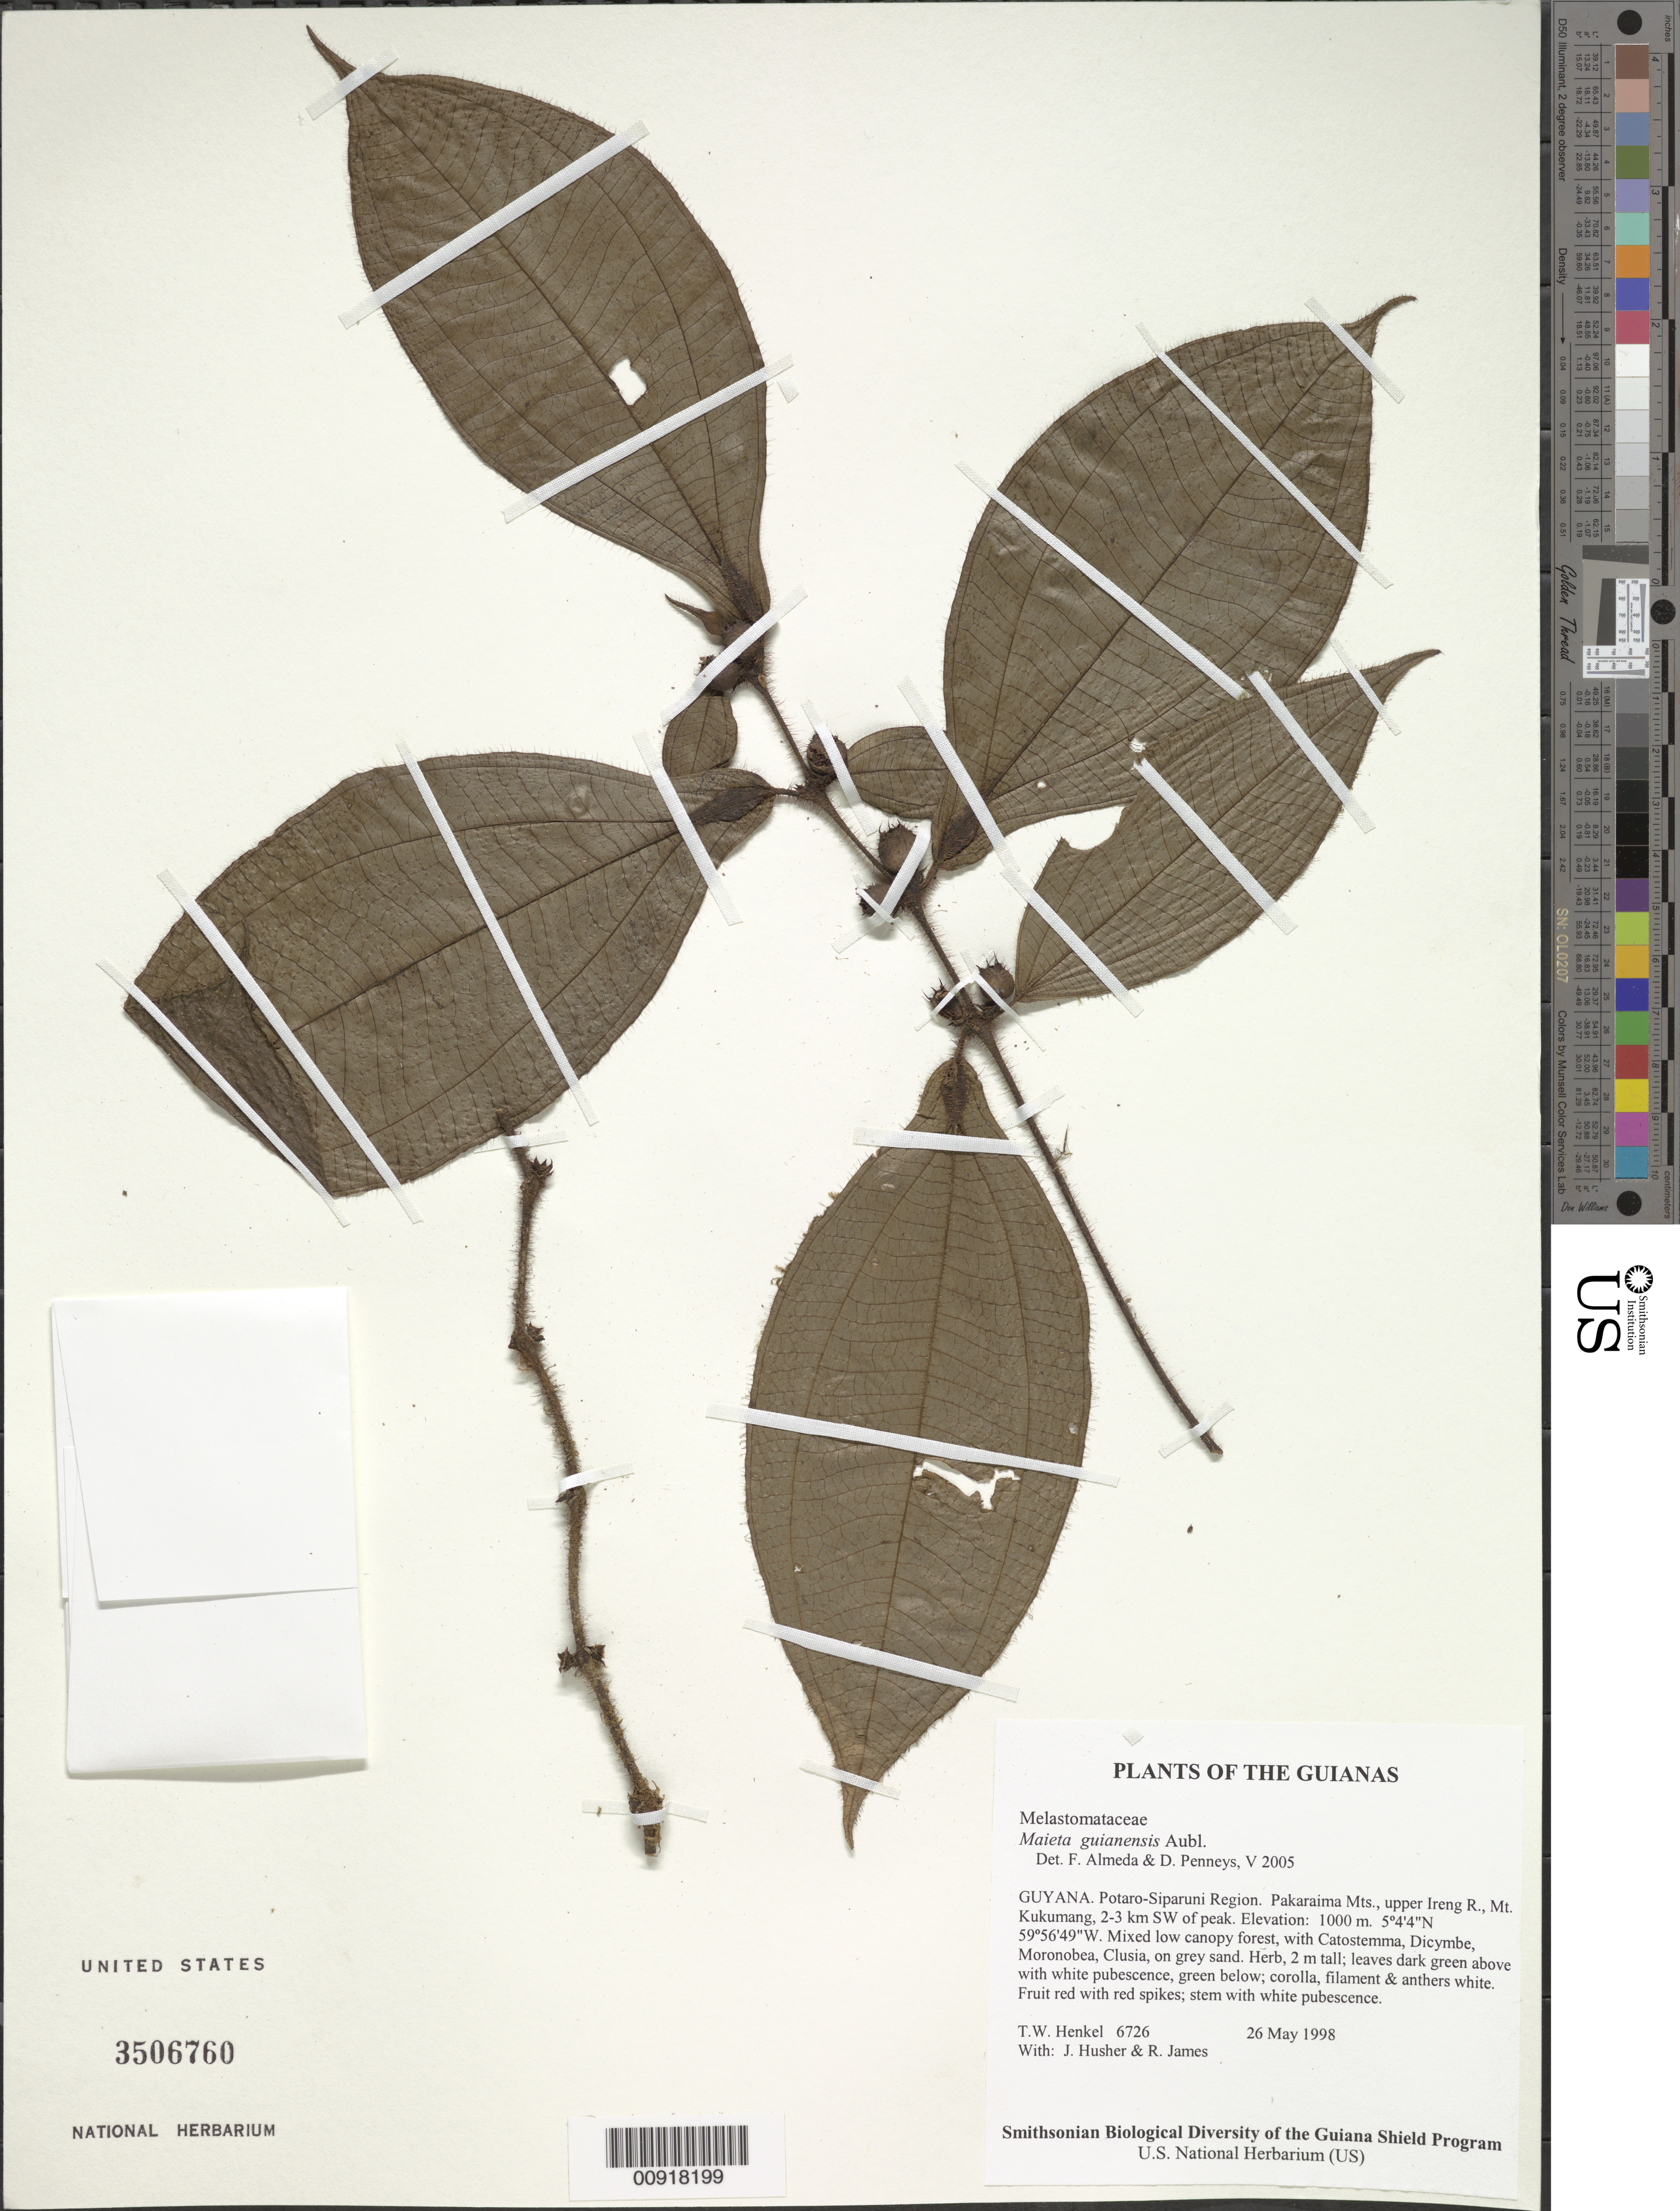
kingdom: Plantae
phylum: Tracheophyta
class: Magnoliopsida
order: Myrtales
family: Melastomataceae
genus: Maieta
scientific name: Maieta guianensis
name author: Aubl.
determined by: Almeda, F.; Penneys, D. S.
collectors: T. Henkel, J. Husher & R. James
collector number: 6726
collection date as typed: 26 May 1998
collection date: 1998-05-26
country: Guyana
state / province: Potaro-Siparuni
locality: Pakaraima Mts., upper Ireng R., Mt. Kukumang, 2-3 km SW of peak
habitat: Mixed low canopy forest, with Catostemma, Dicymbe, Moronobea, Clusia, on grey sand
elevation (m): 1000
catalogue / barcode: US 3506760